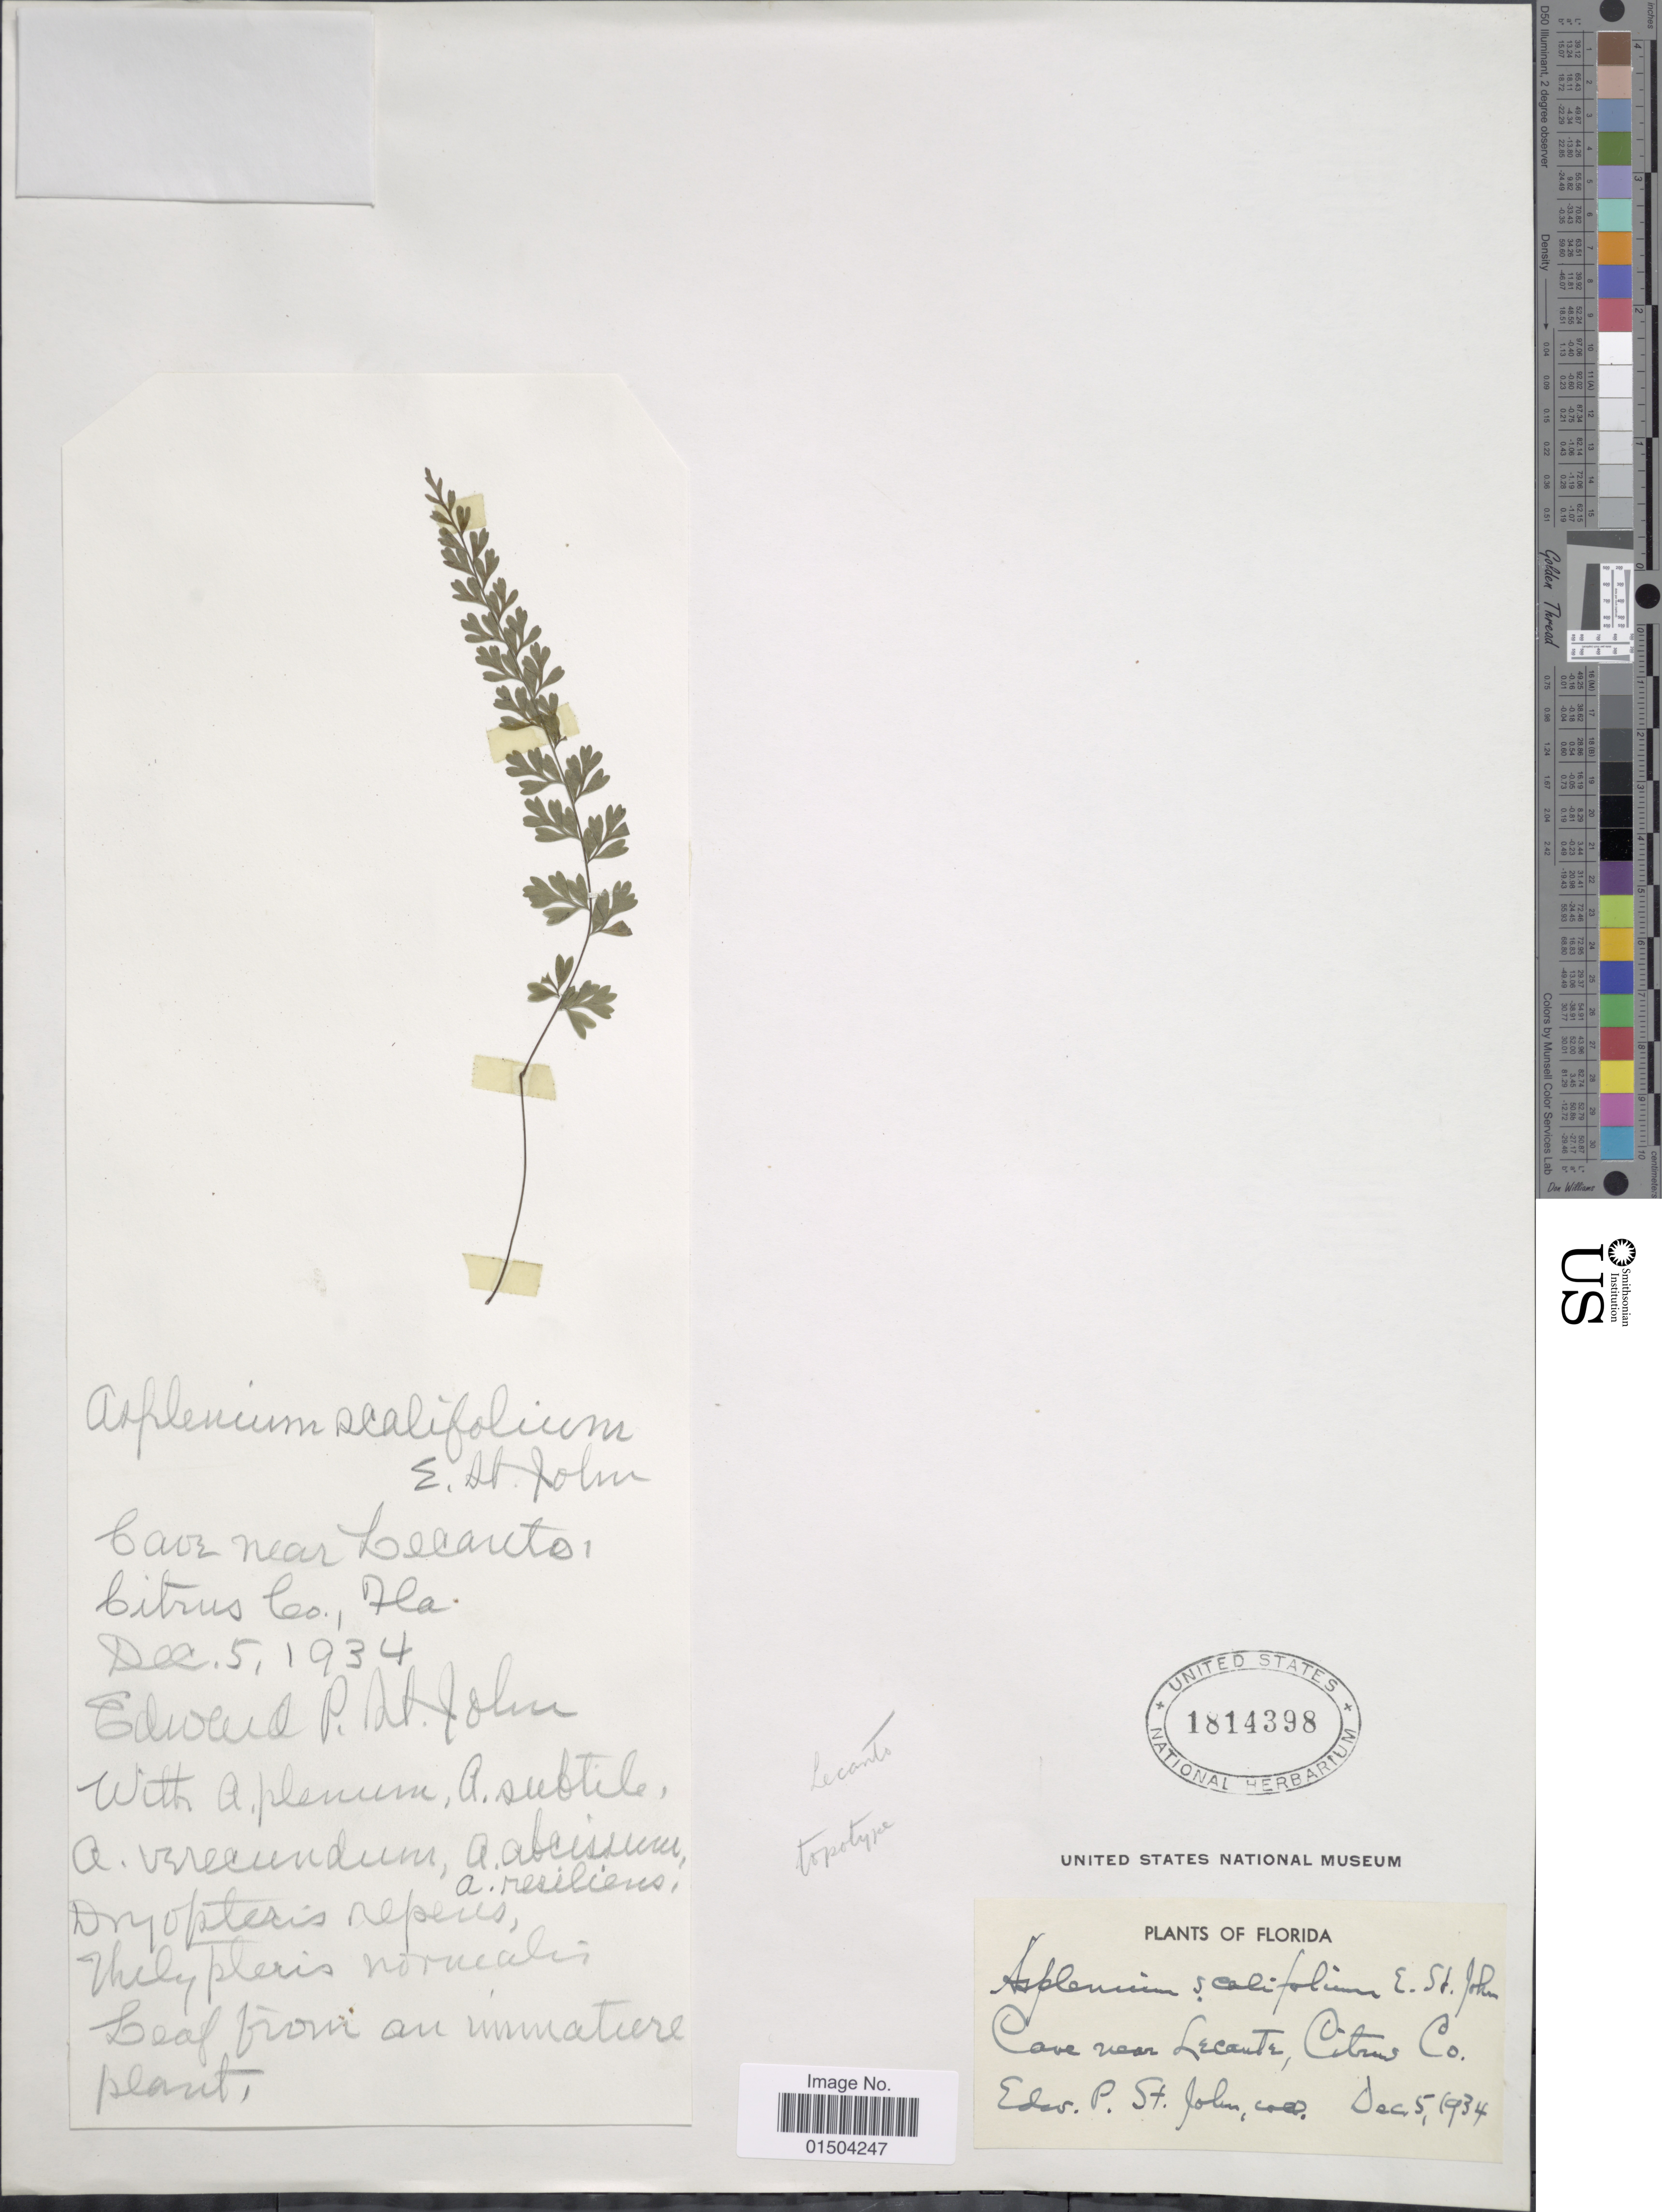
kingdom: Plantae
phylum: Tracheophyta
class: Polypodiopsida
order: Polypodiales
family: Aspleniaceae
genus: Asplenium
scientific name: Asplenium plenum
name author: E.P. St. John ex Small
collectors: E. P. St. John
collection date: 1934-12-05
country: United States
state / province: Florida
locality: Cave near Lecante, Citrus Co.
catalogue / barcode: US 1814398